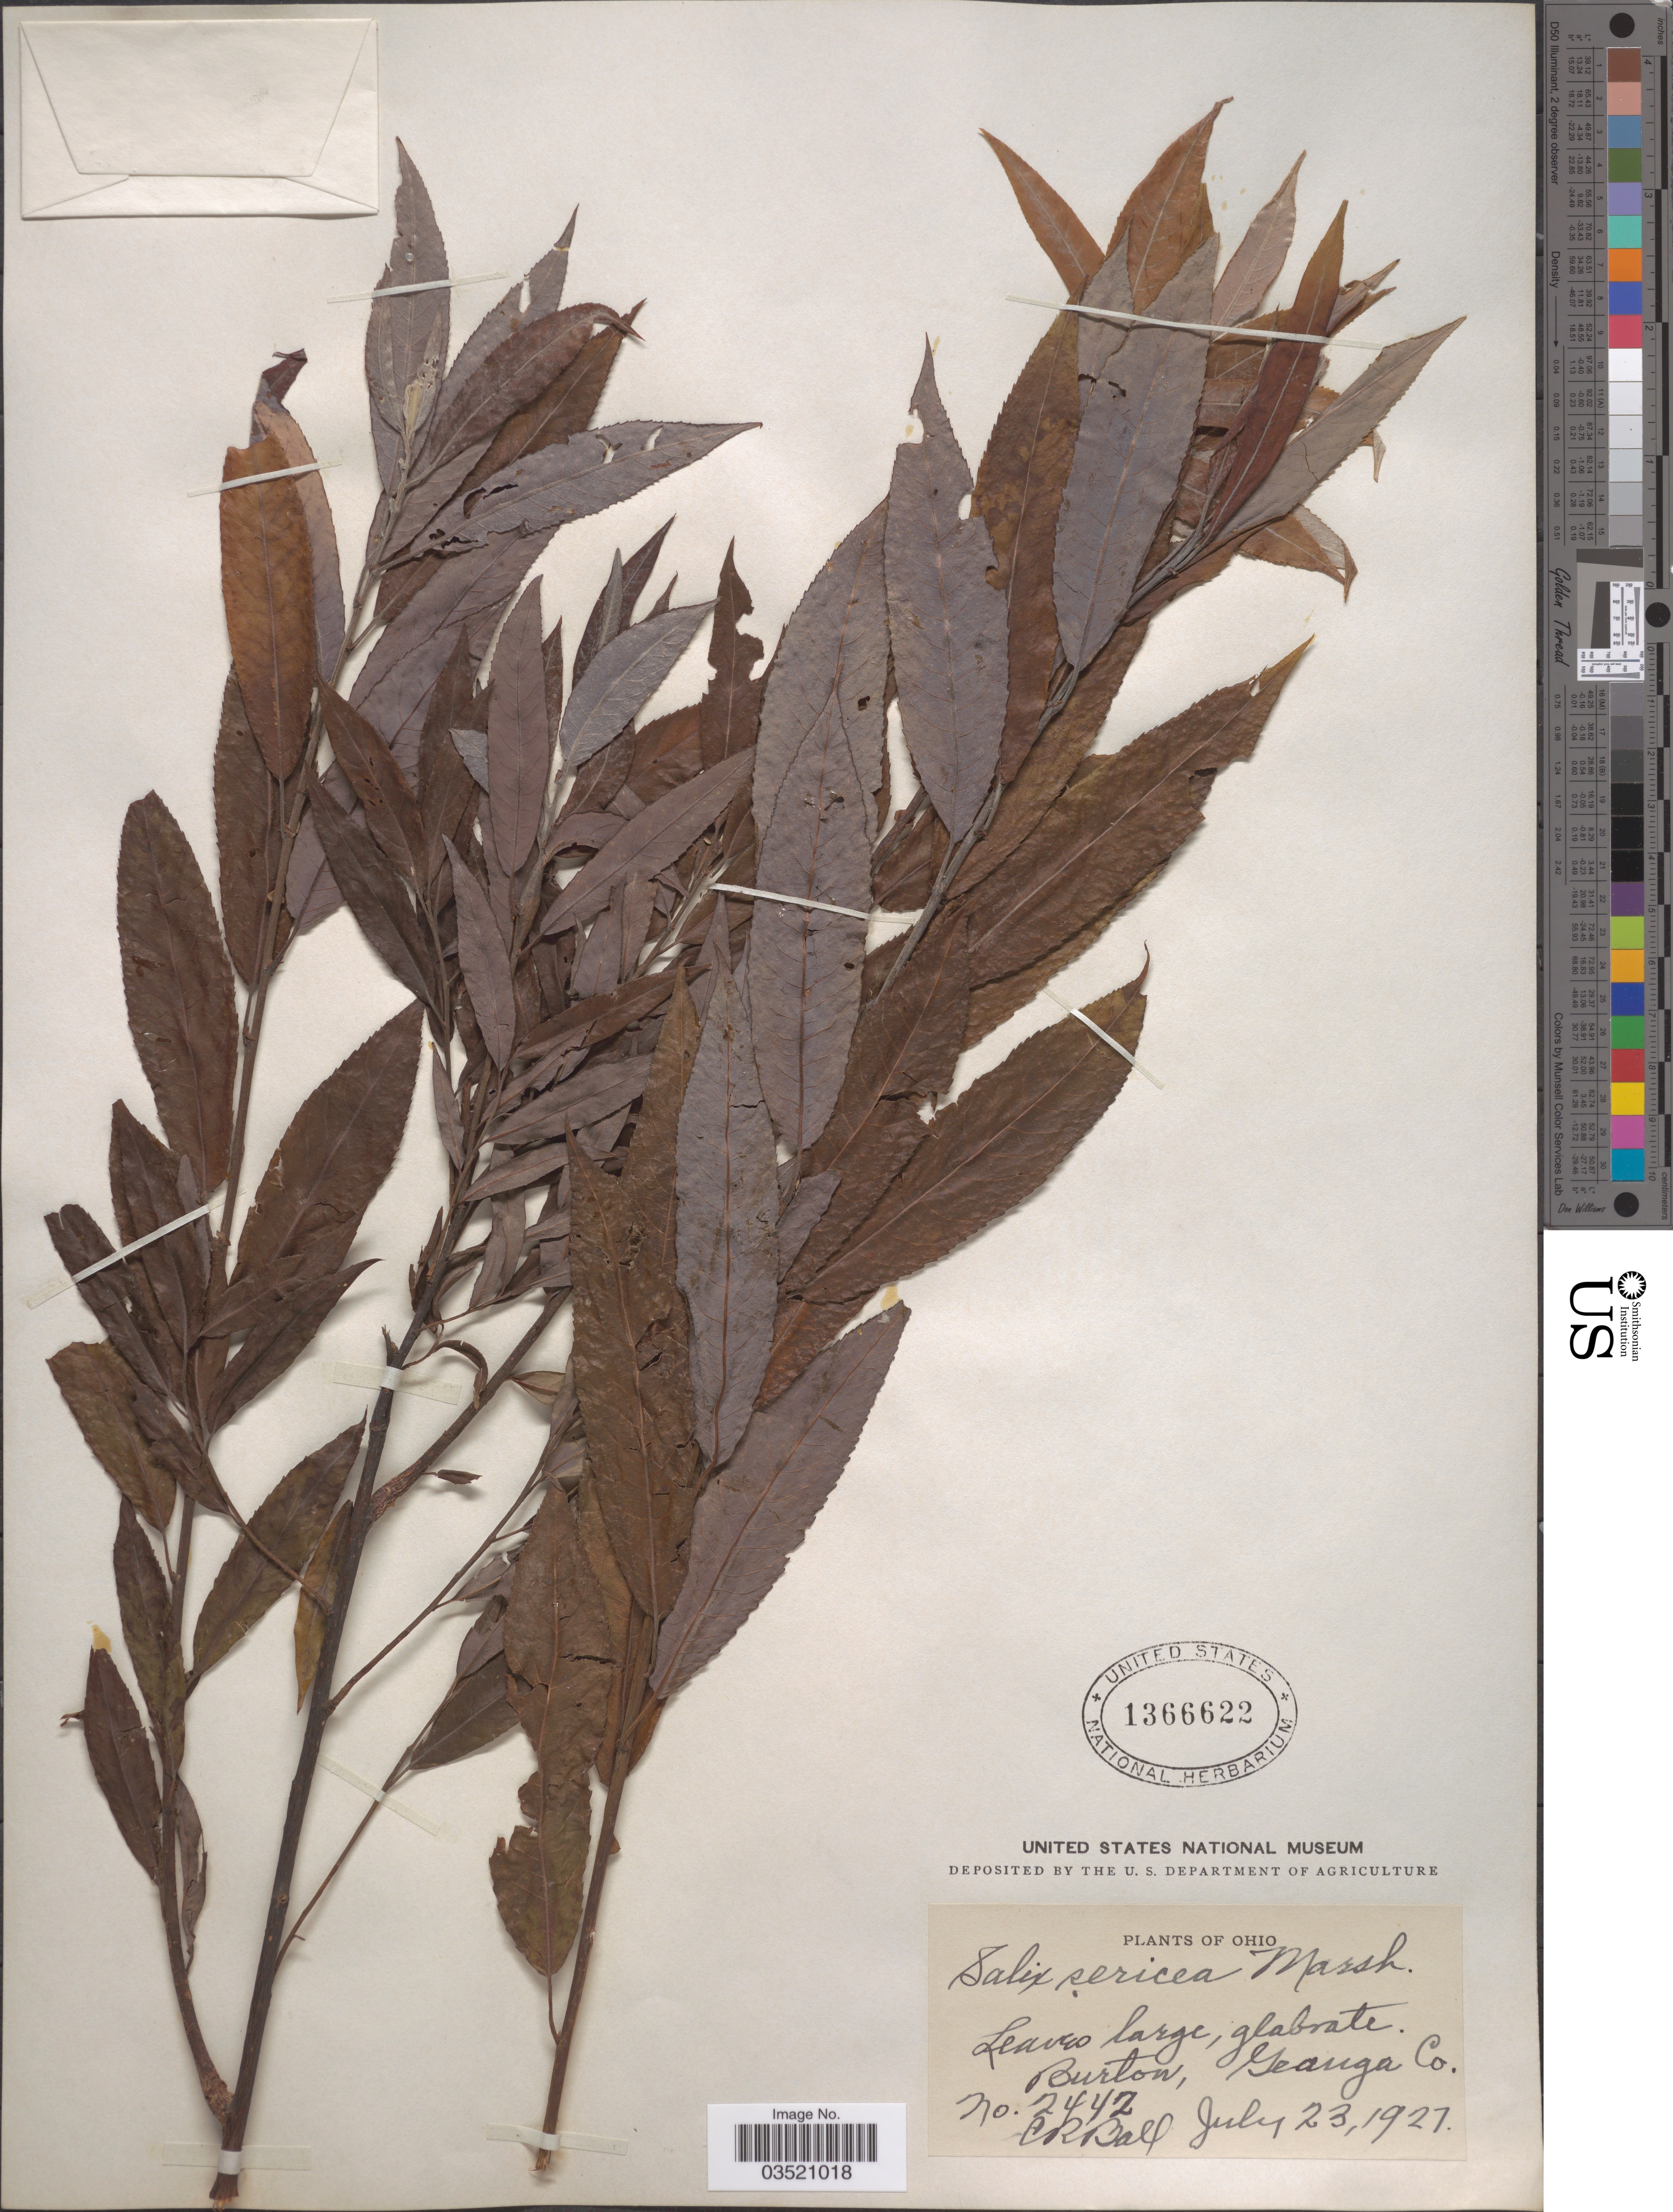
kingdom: Plantae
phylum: Tracheophyta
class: Magnoliopsida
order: Malpighiales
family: Salicaceae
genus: Salix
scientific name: Salix sericea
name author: Marshall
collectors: C. R. Ball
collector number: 2442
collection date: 1927-07-23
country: United States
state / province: Ohio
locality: Burton, Geauga Co.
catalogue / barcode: US 1366622